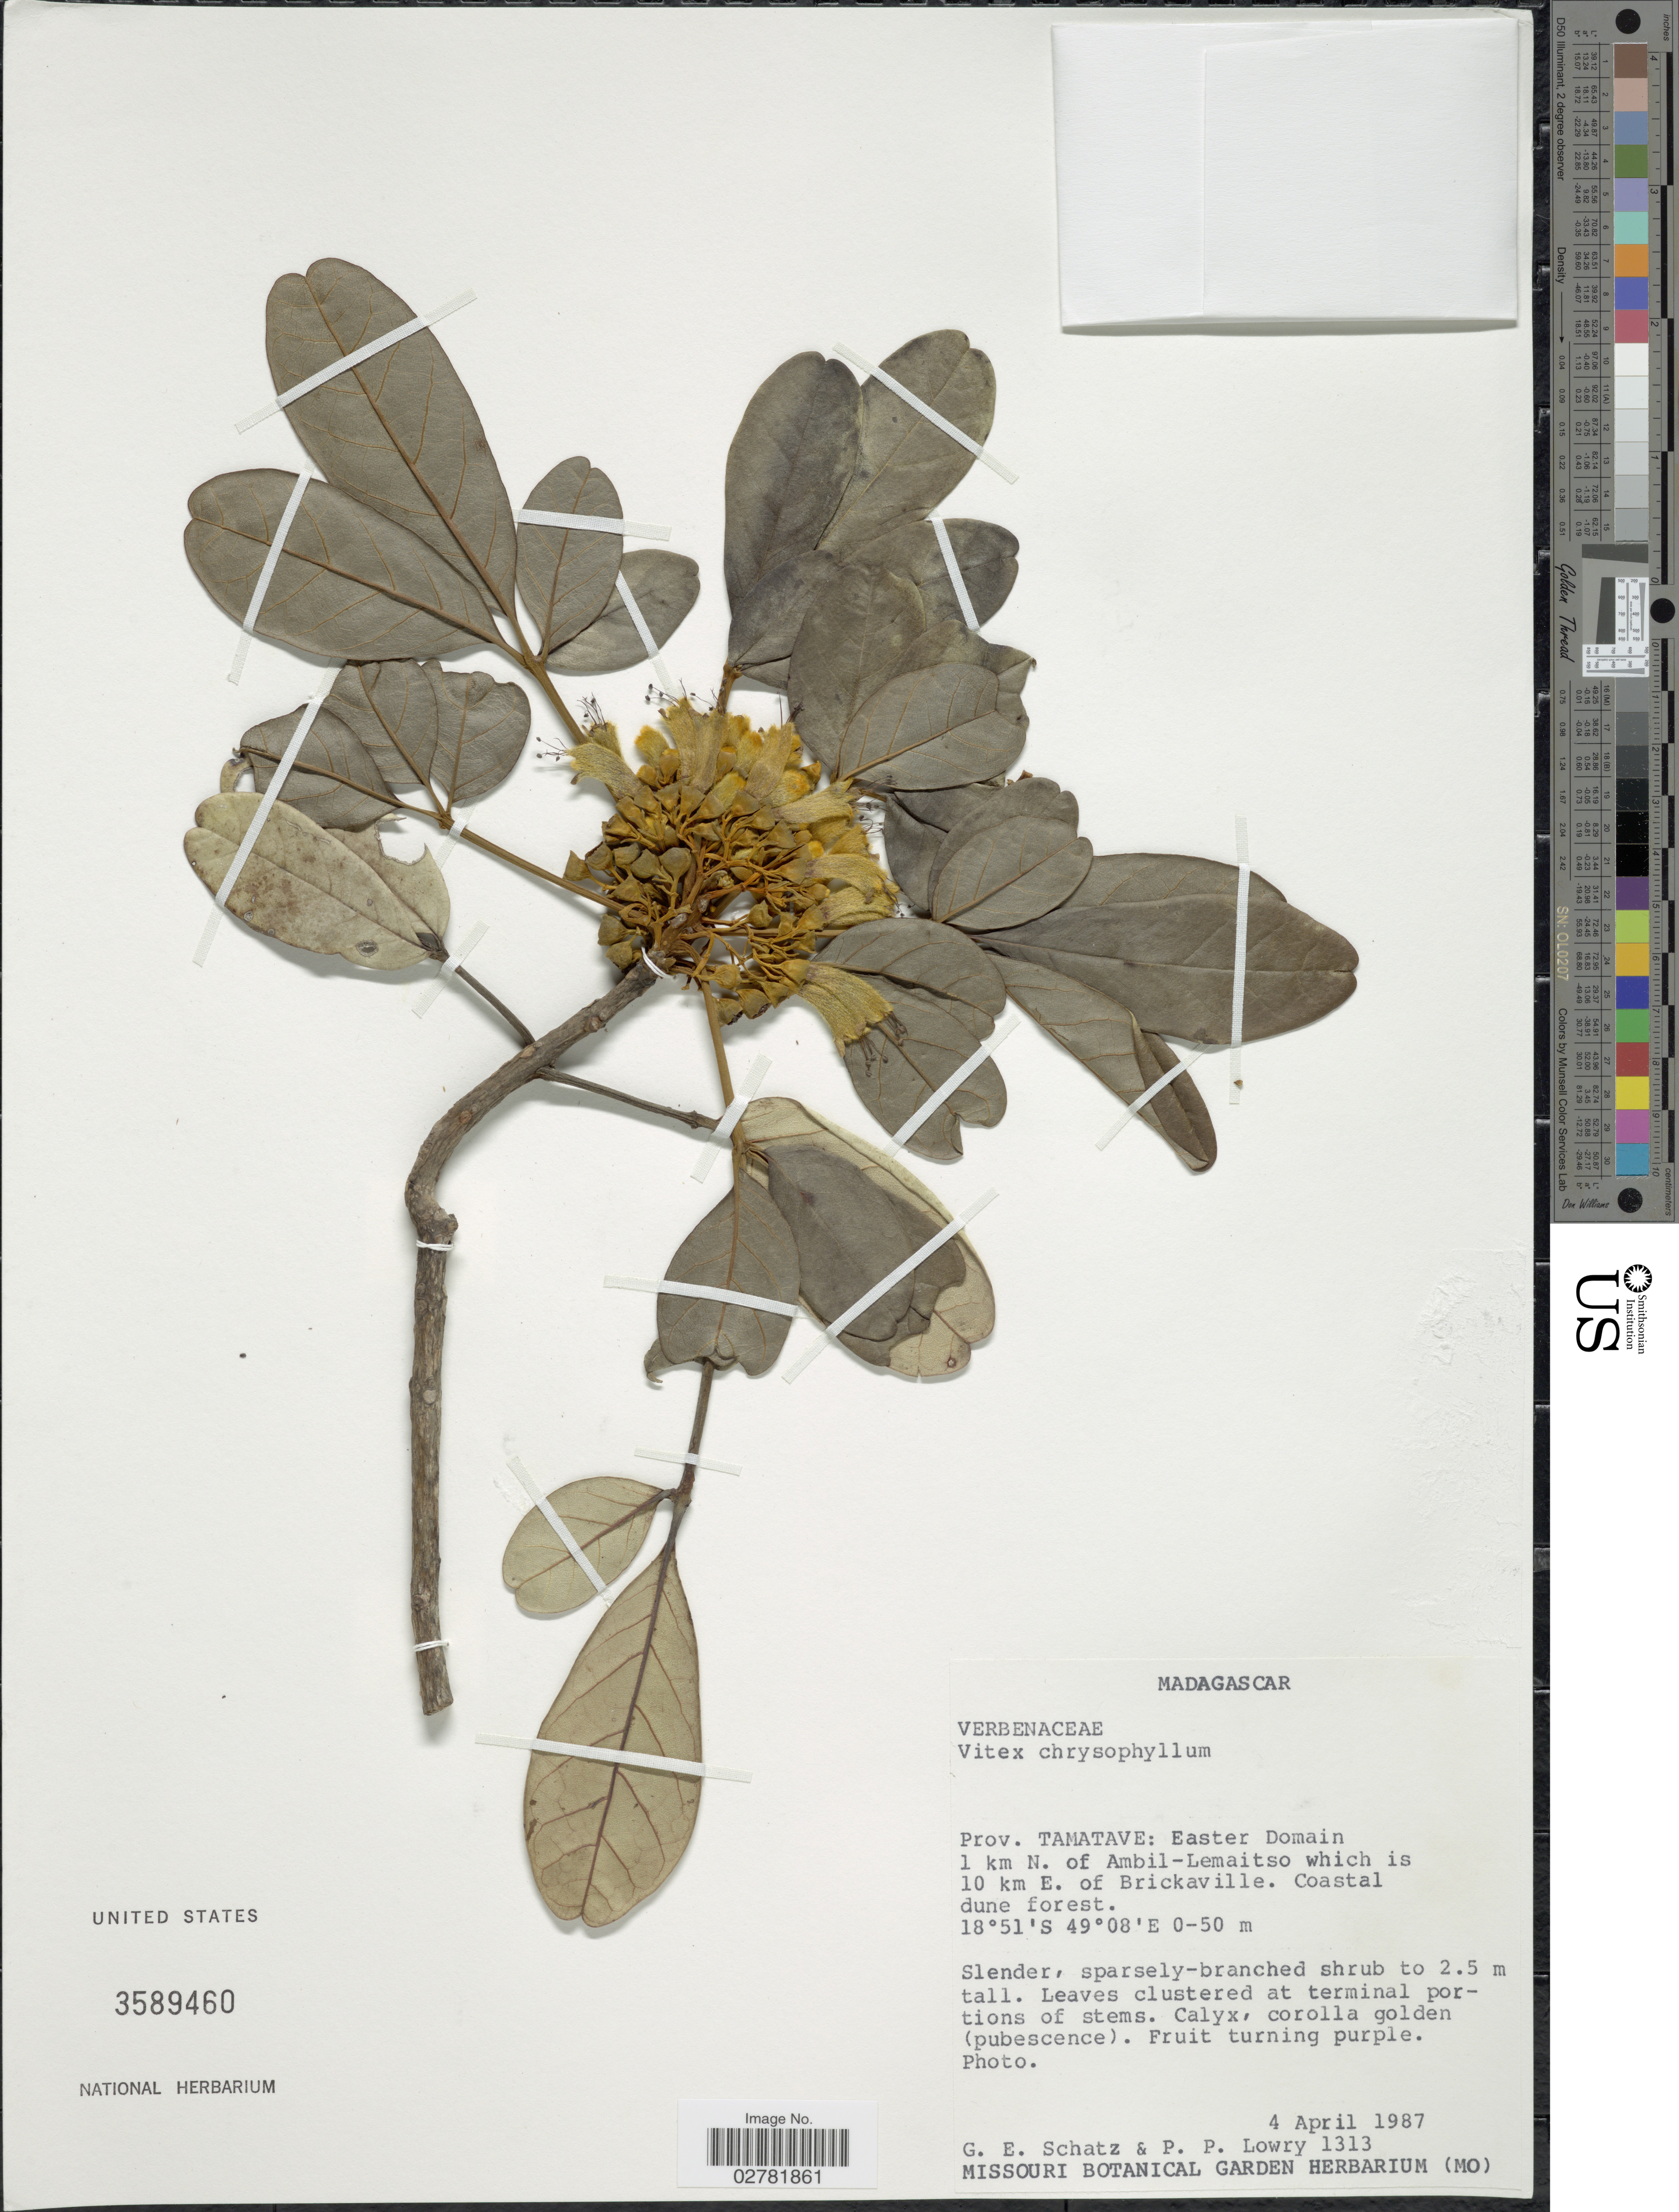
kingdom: Plantae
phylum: Tracheophyta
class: Magnoliopsida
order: Lamiales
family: Lamiaceae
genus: Vitex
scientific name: Vitex chrysomallum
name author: Steud.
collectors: G. Schatz & P. Lowry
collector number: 1313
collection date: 1987-04-04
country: Madagascar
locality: Prov. Tamatave: Eastern Domain 1 km N. of Ambil- Lemaitso which is 10 km E. of Brickaville.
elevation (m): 0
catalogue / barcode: US 3589460